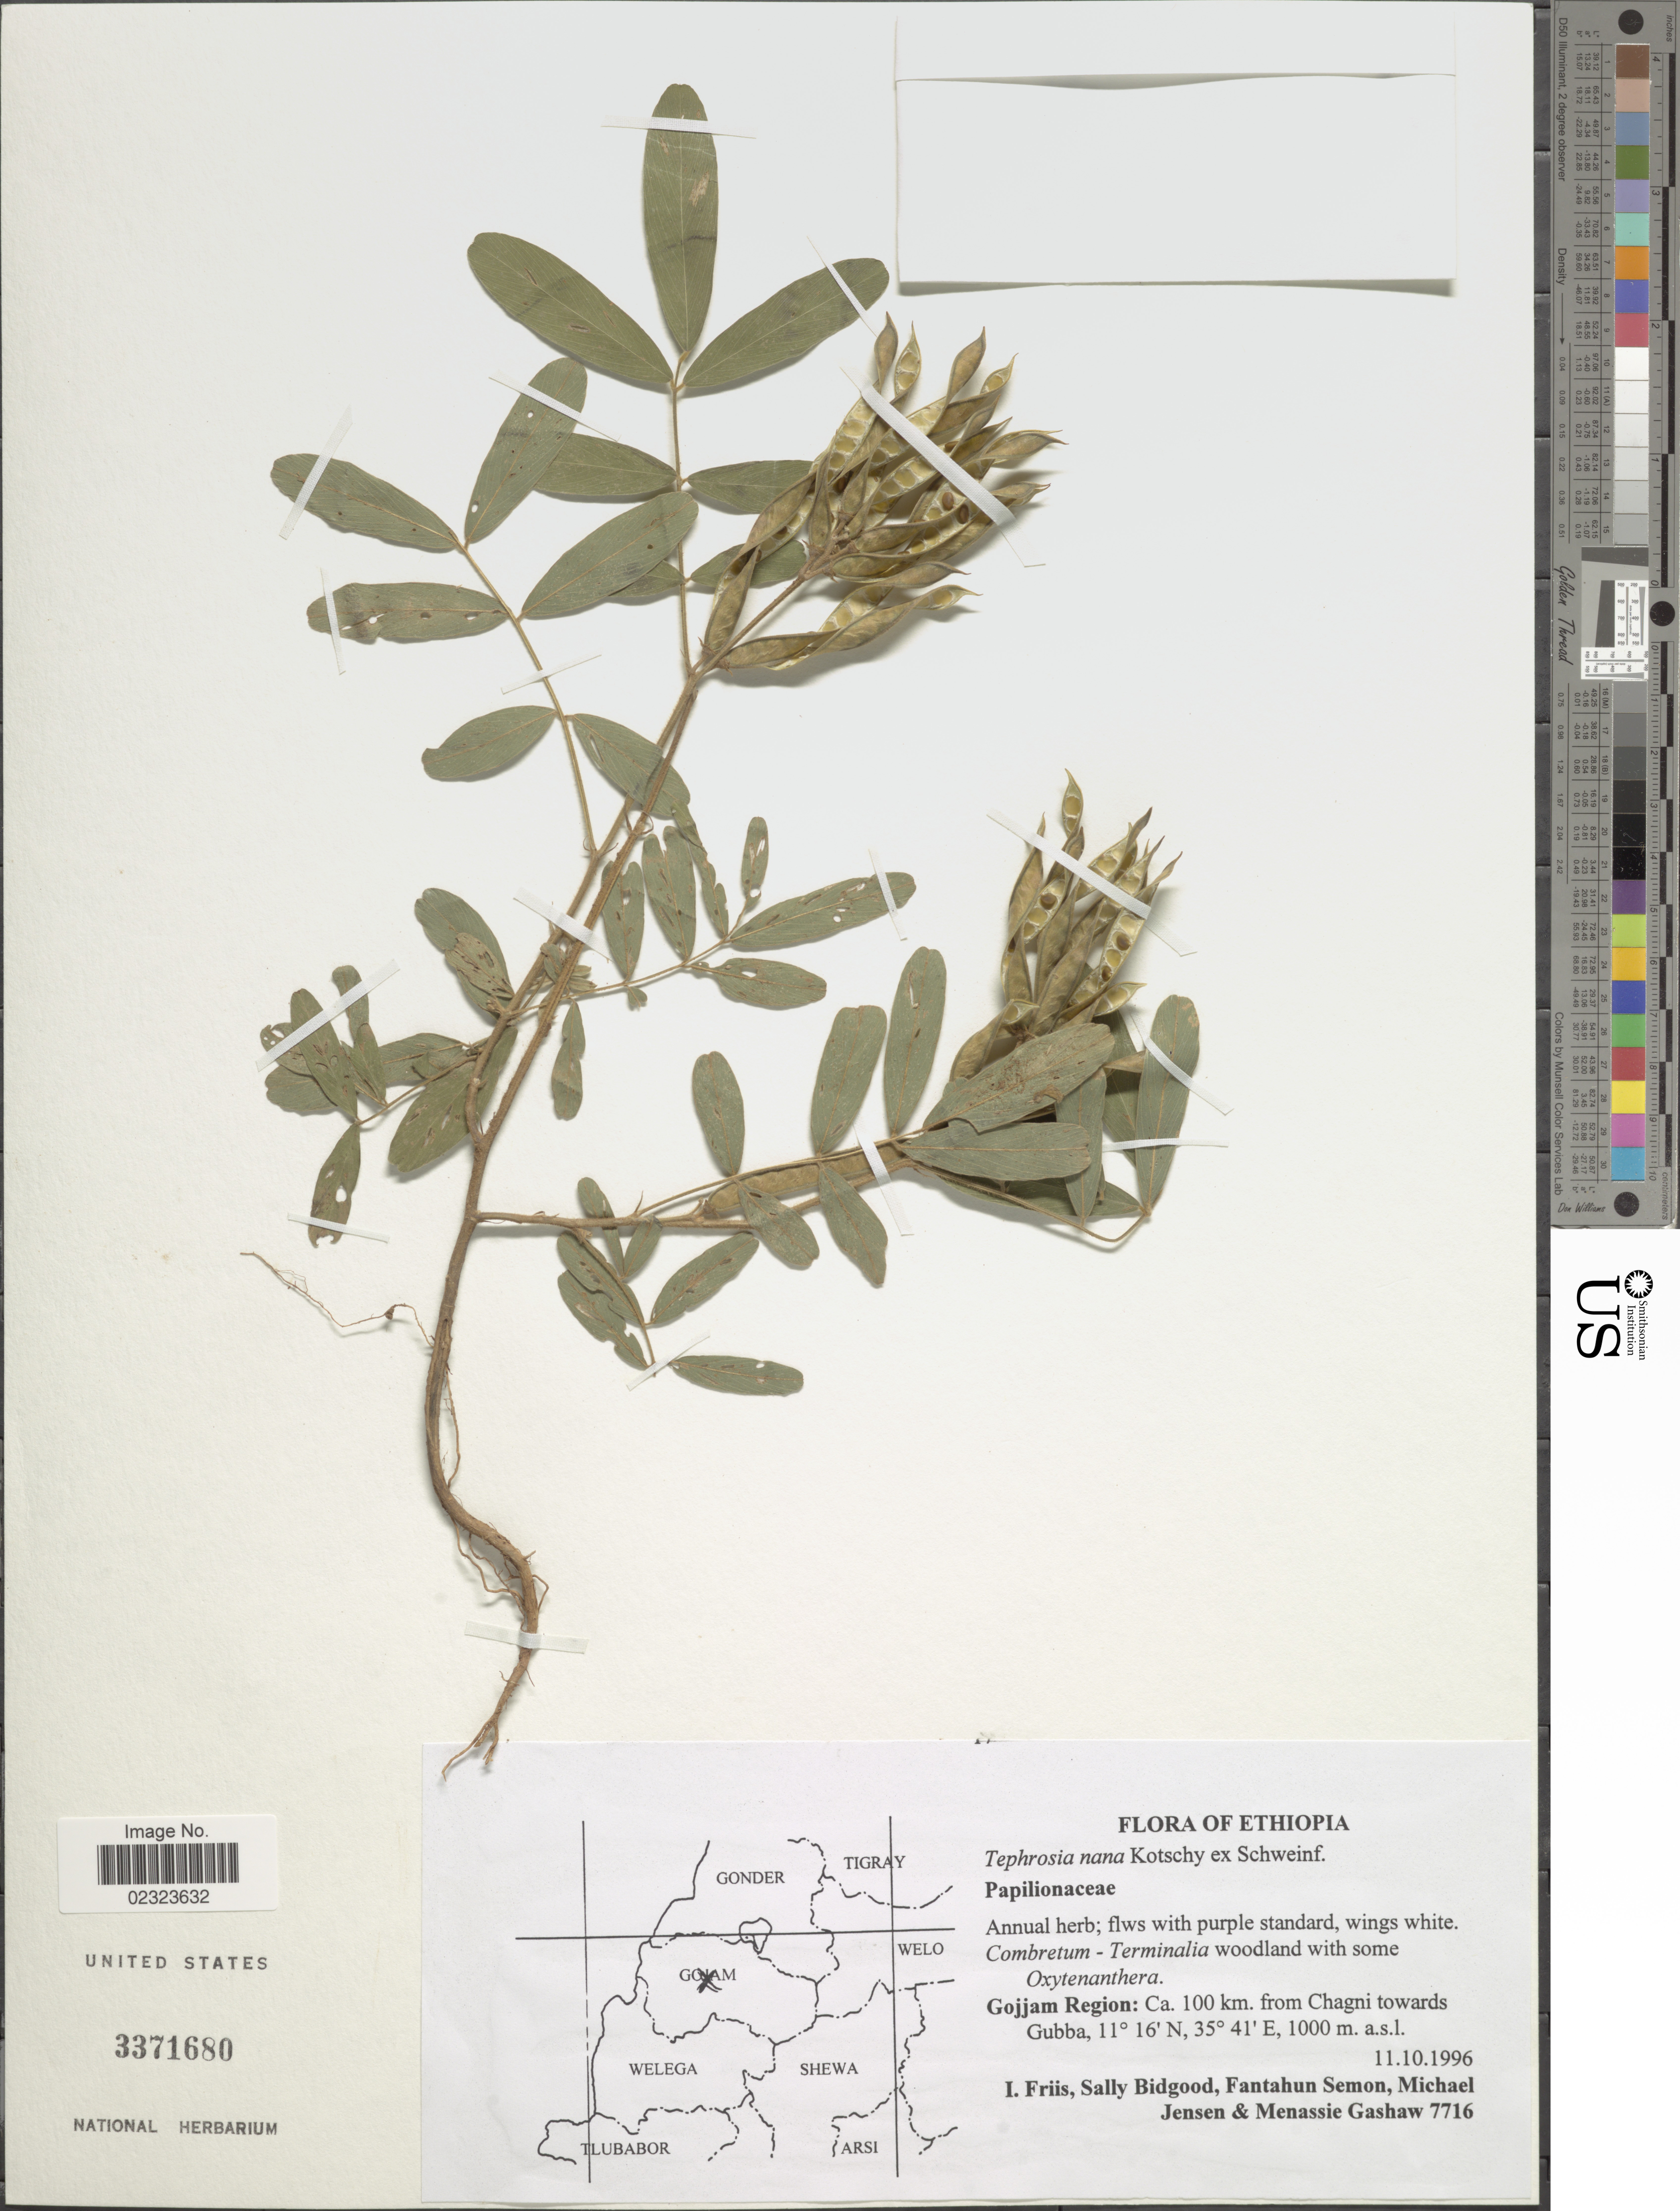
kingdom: Plantae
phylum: Tracheophyta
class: Magnoliopsida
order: Fabales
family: Fabaceae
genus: Tephrosia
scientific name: Tephrosia nana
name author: Kotschy ex Schweinf.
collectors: I. Friis, S. Bidgood, F. Semon, M. Jensen & M. Gashaw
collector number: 7716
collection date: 1996-10-11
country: Ethiopia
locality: Gojjam Region: Ca. 100 km. from Chagni towards Gubba.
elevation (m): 1000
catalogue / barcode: US 3371680